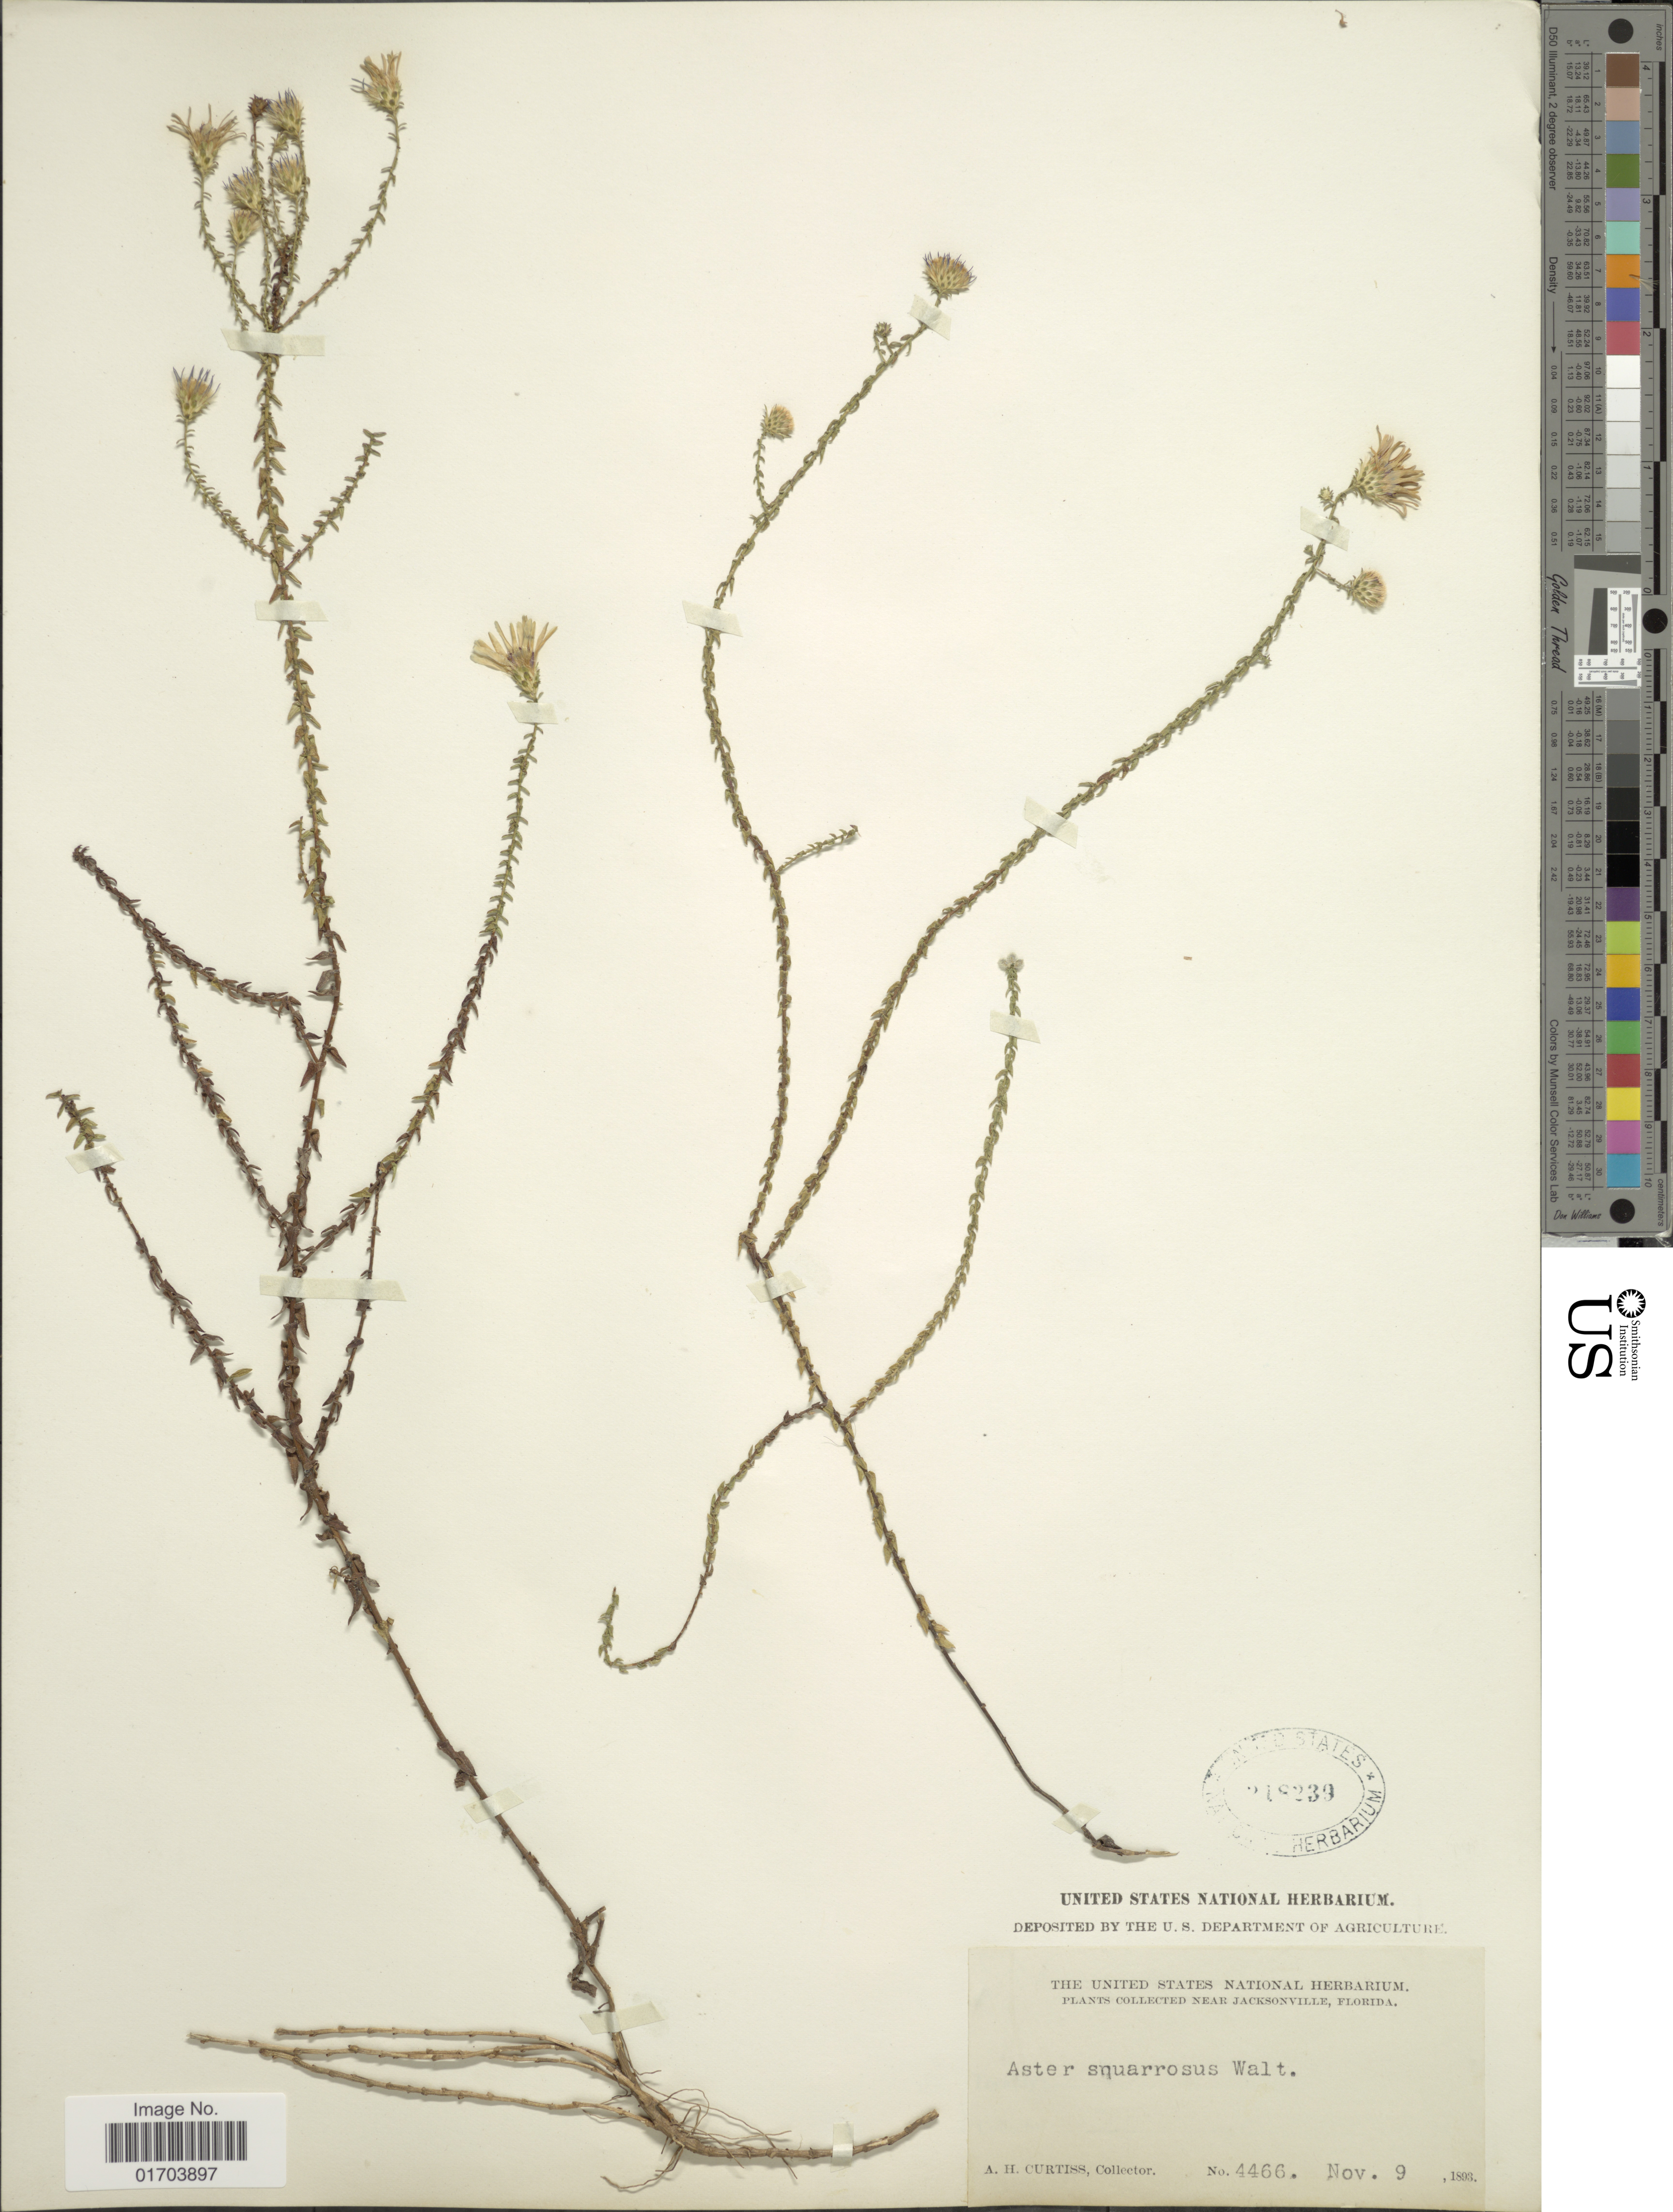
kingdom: Plantae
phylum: Tracheophyta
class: Magnoliopsida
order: Asterales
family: Asteraceae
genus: Symphyotrichum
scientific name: Symphyotrichum walteri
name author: (Alexander) G.L. Nesom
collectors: A. H. Curtiss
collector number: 4466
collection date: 1893-11-09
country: United States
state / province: Florida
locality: Near Jacksonville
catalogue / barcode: US 218239